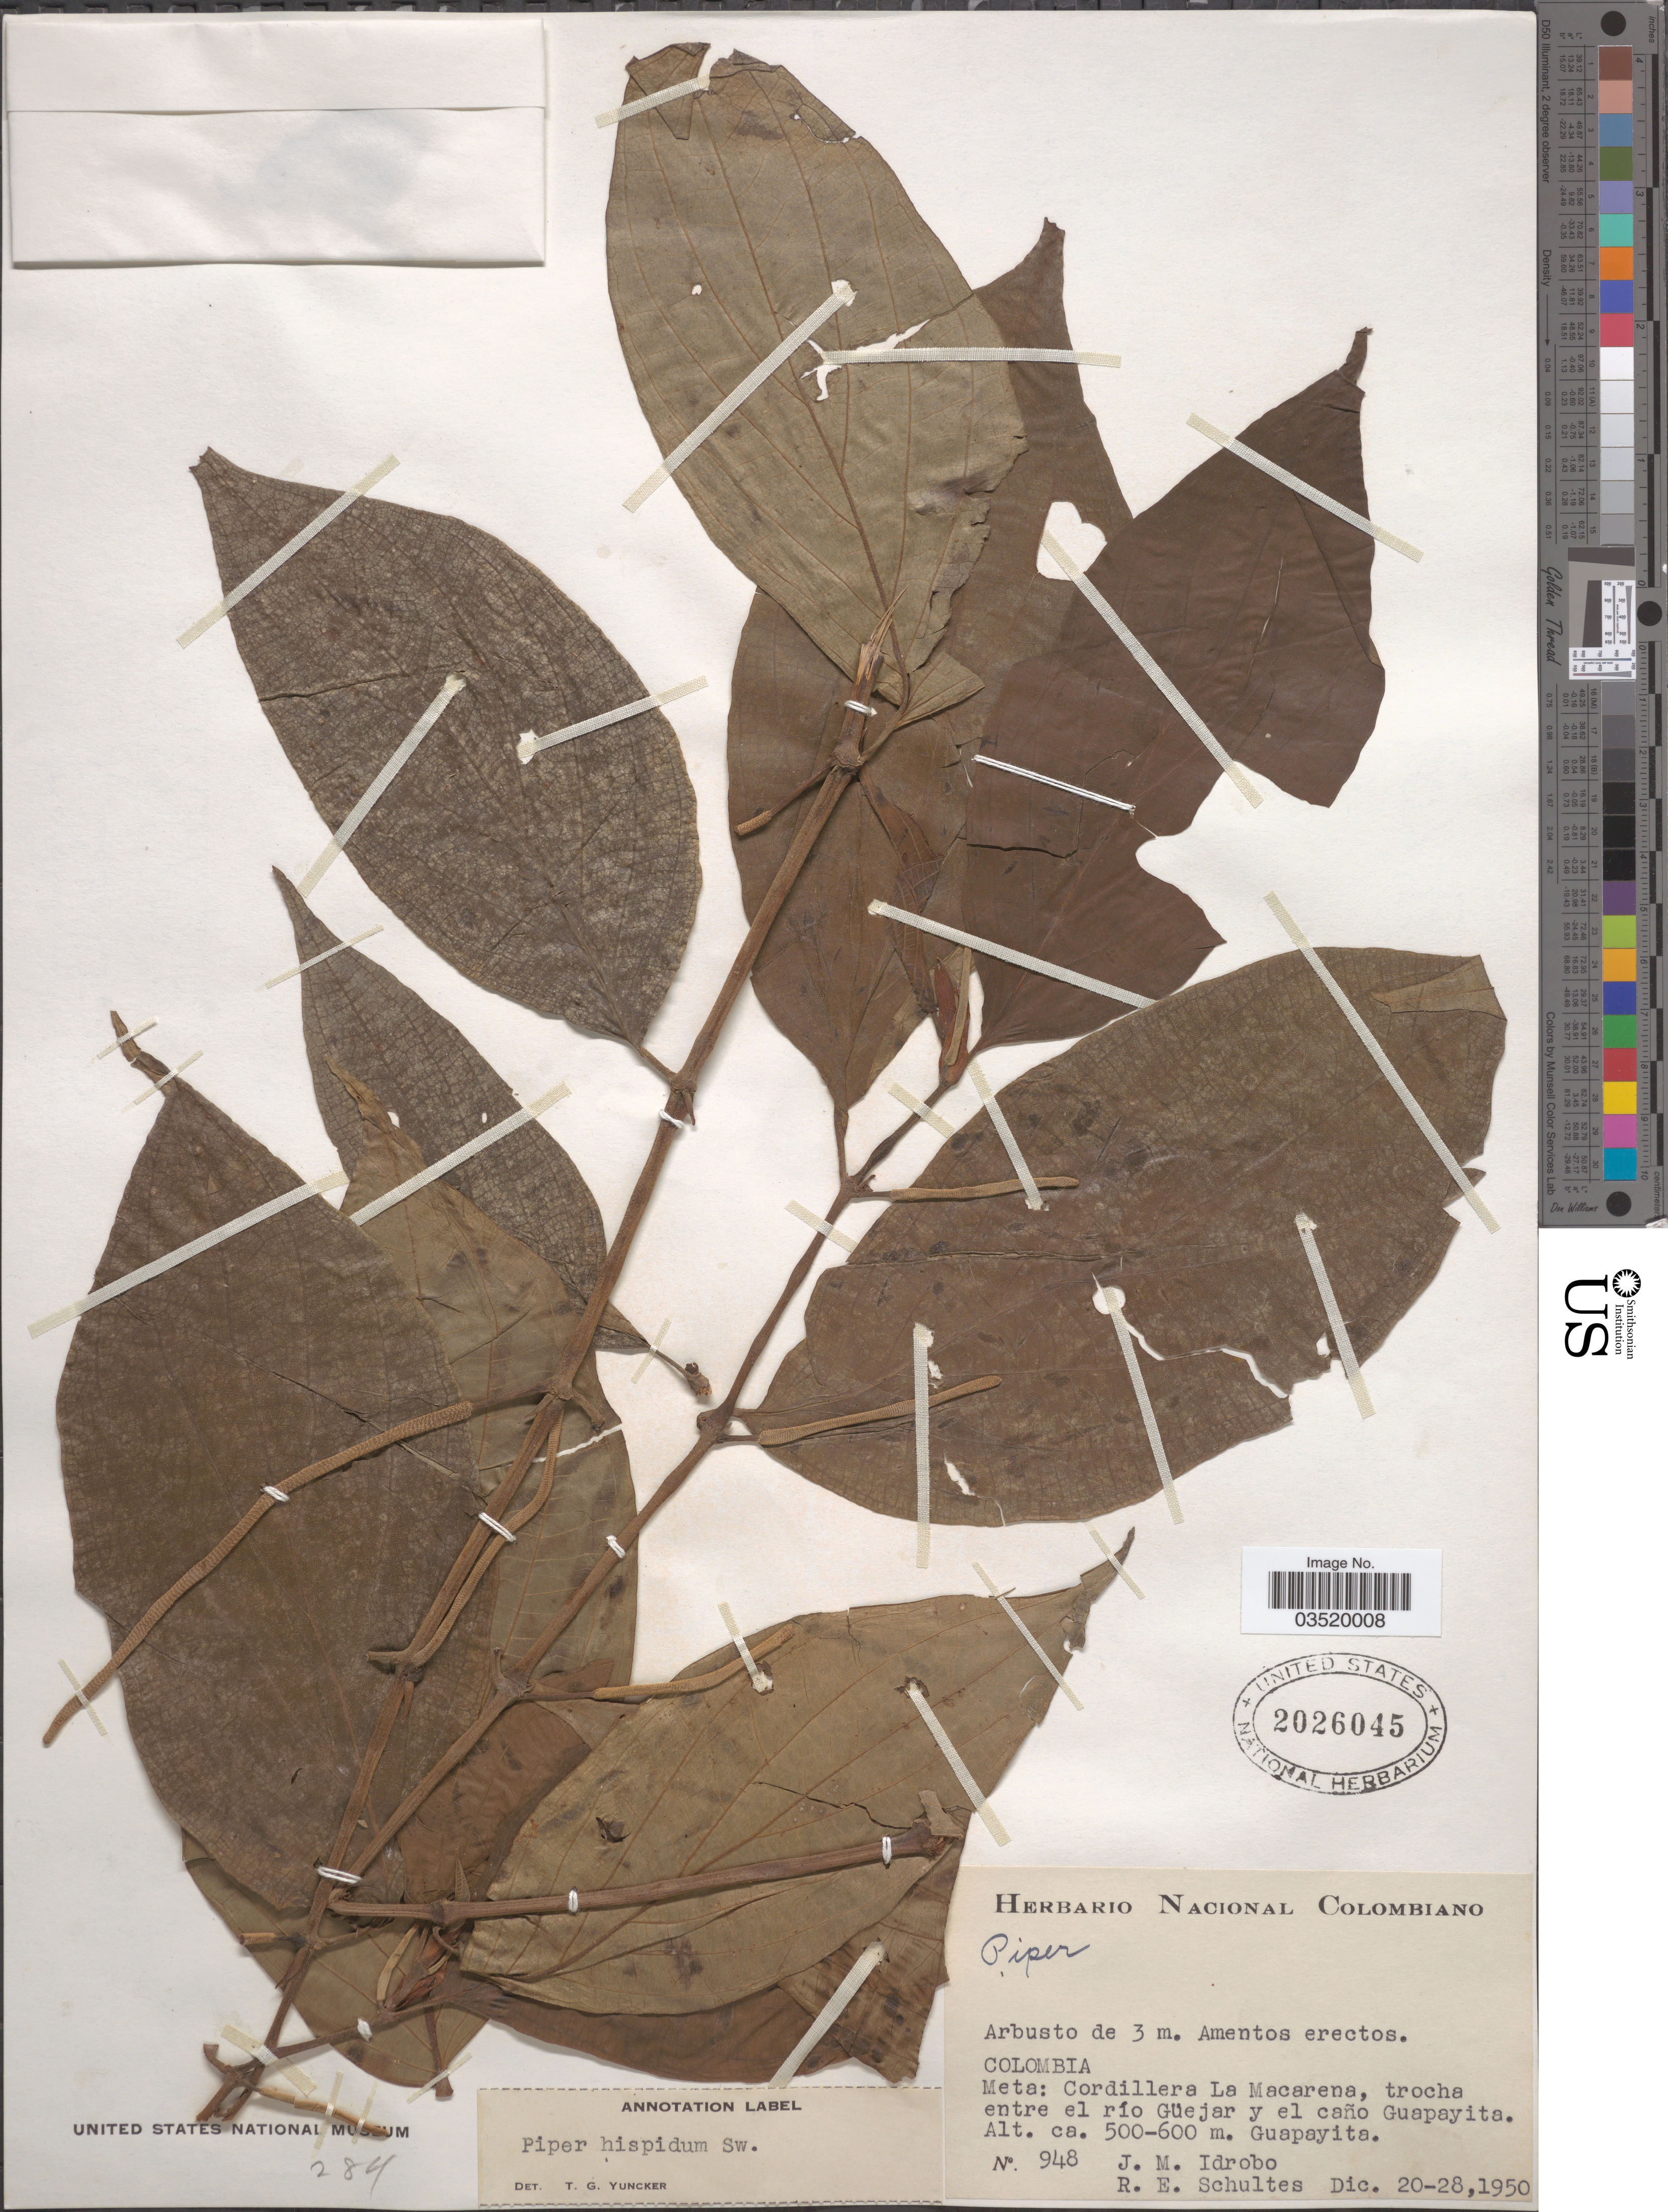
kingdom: Plantae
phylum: Tracheophyta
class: Magnoliopsida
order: Piperales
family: Piperaceae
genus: Piper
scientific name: Piper hispidum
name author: Sw.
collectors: J. M. Idrobo & R. E. Schultes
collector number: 948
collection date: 1950-12-20/1950-12-28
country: Colombia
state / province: Meta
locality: Cordillera La Macarena, trocha entre el río Güejar Y el caño Guapayita.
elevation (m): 500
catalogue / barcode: US 2026045